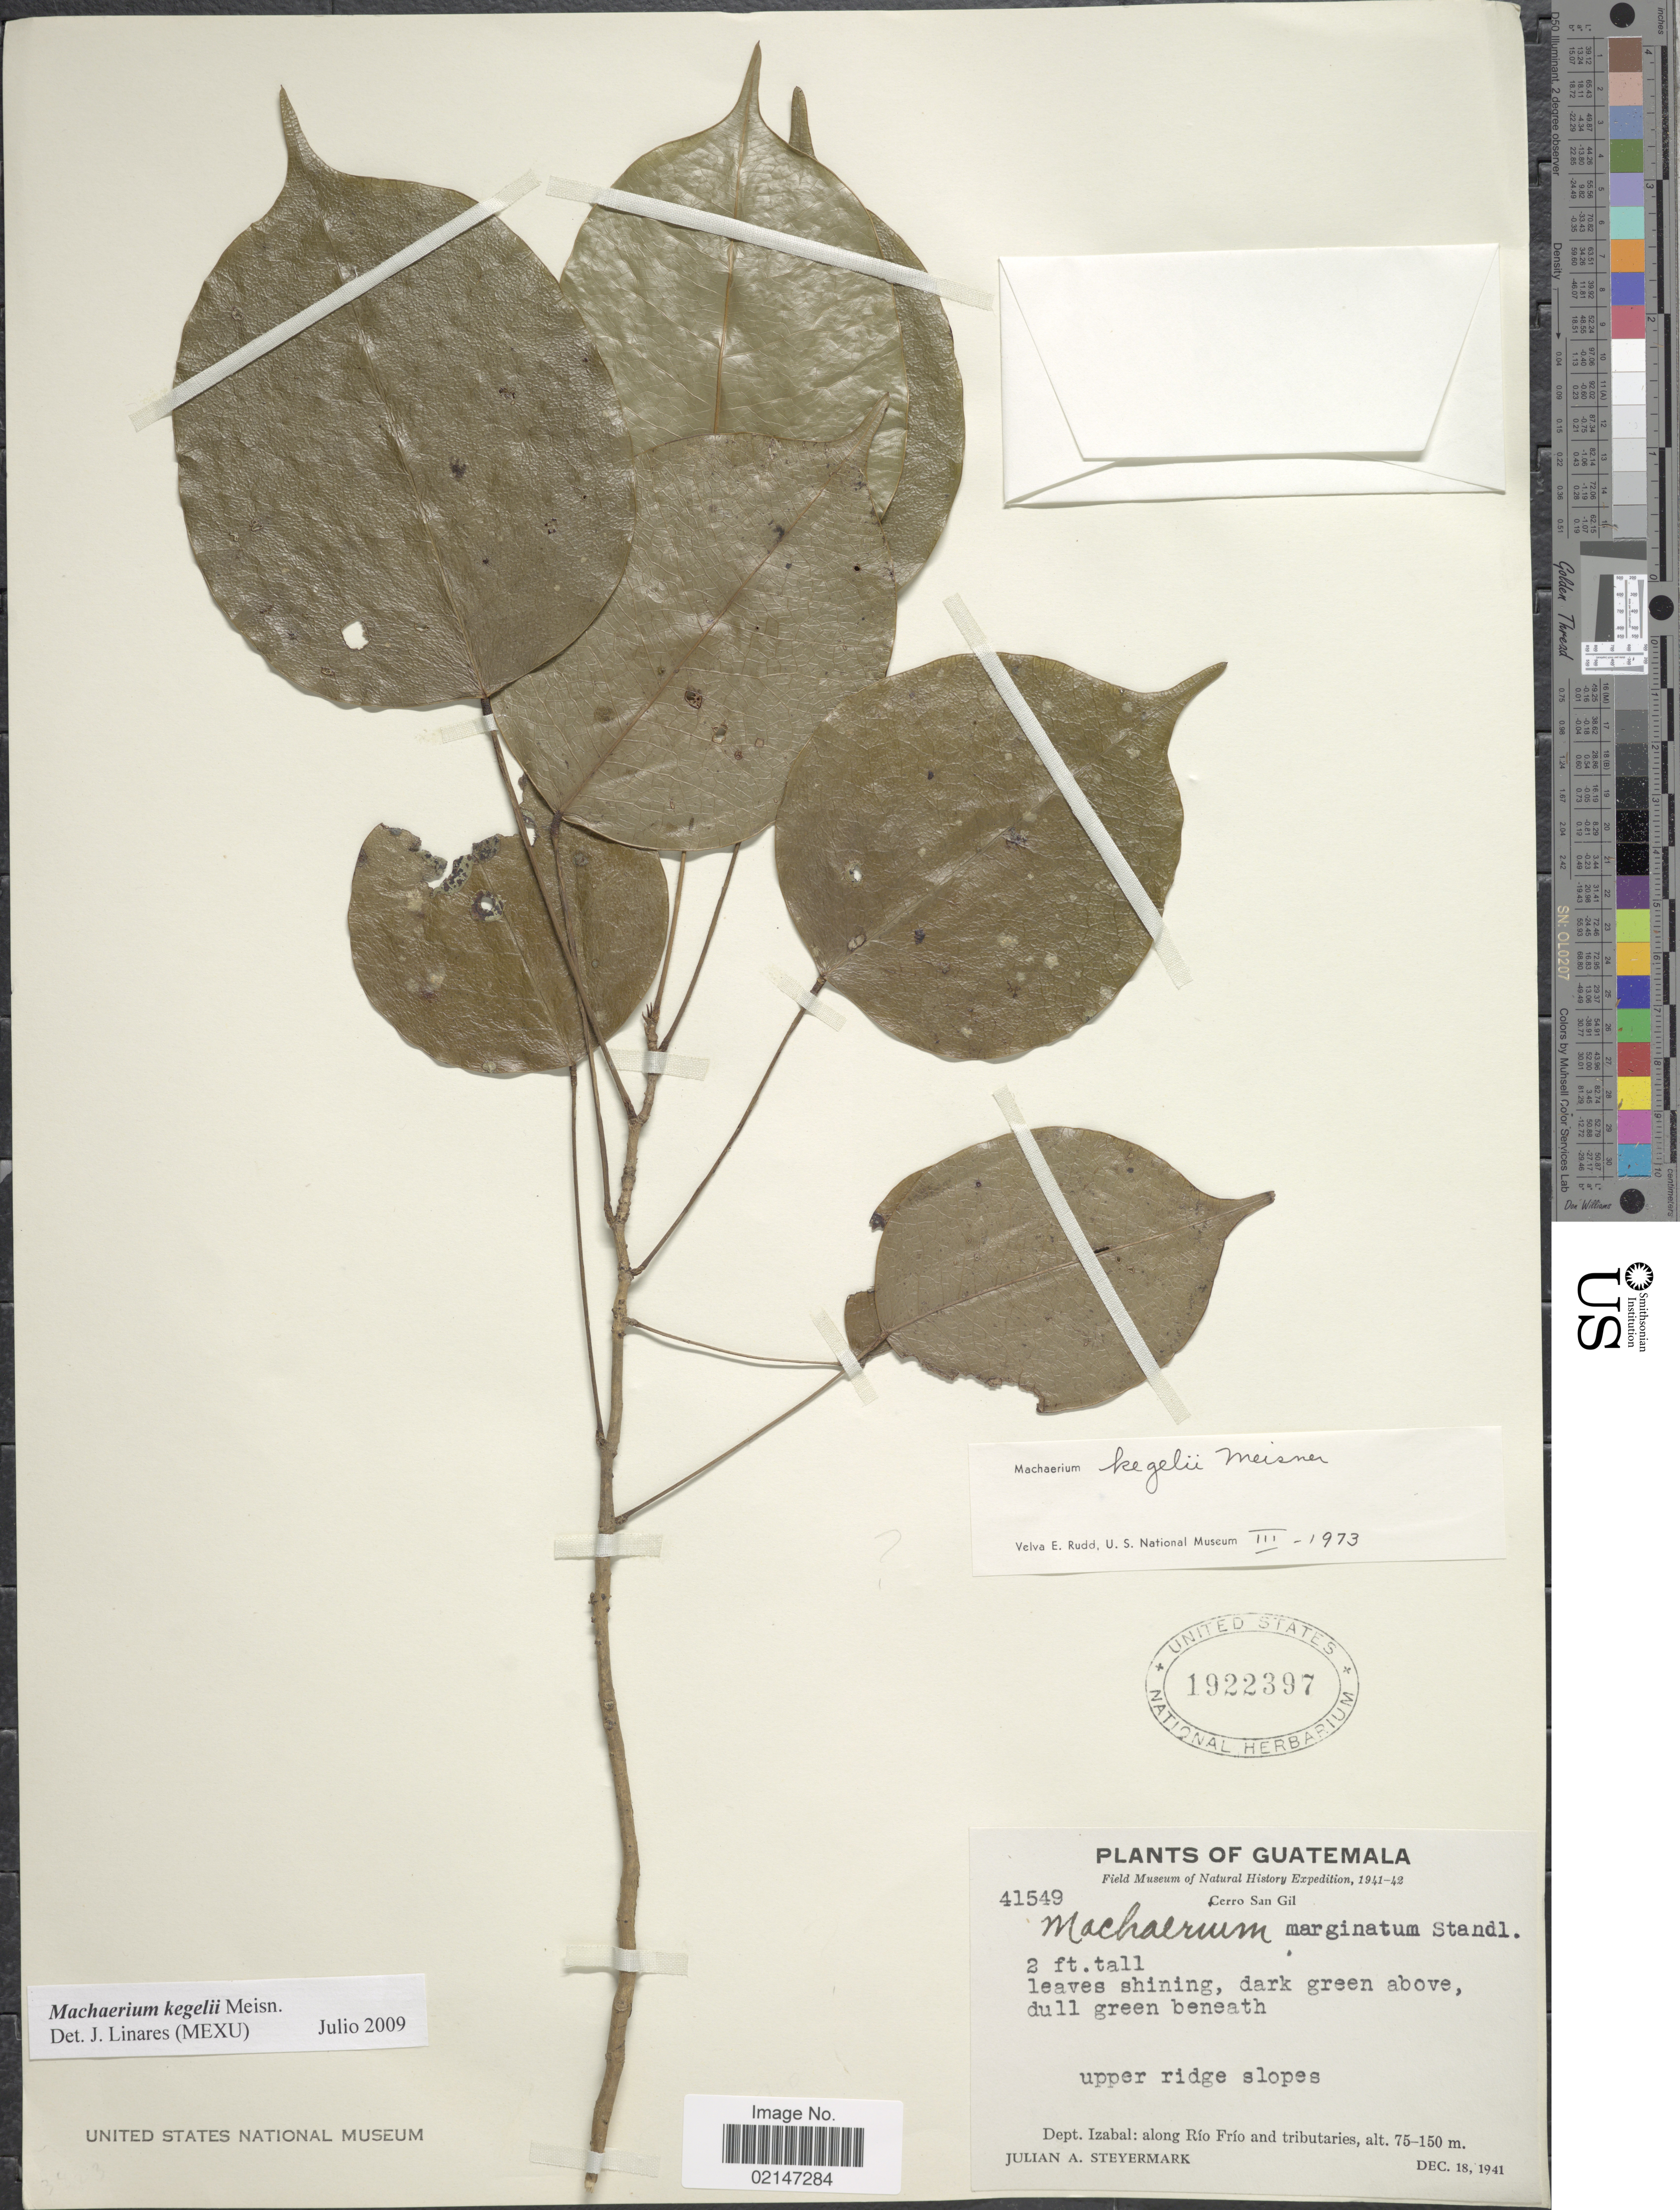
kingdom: Plantae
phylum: Tracheophyta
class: Magnoliopsida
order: Fabales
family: Fabaceae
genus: Machaerium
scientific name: Machaerium kegelii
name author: Meisn.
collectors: J. Steyermark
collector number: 41549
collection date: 1941-12-18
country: Guatemala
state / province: Izabal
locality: Cerro San Gil, Upper ridge slopes, Dept. Izabal: along Río Frío and tributaries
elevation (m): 75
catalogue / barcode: US 1922397